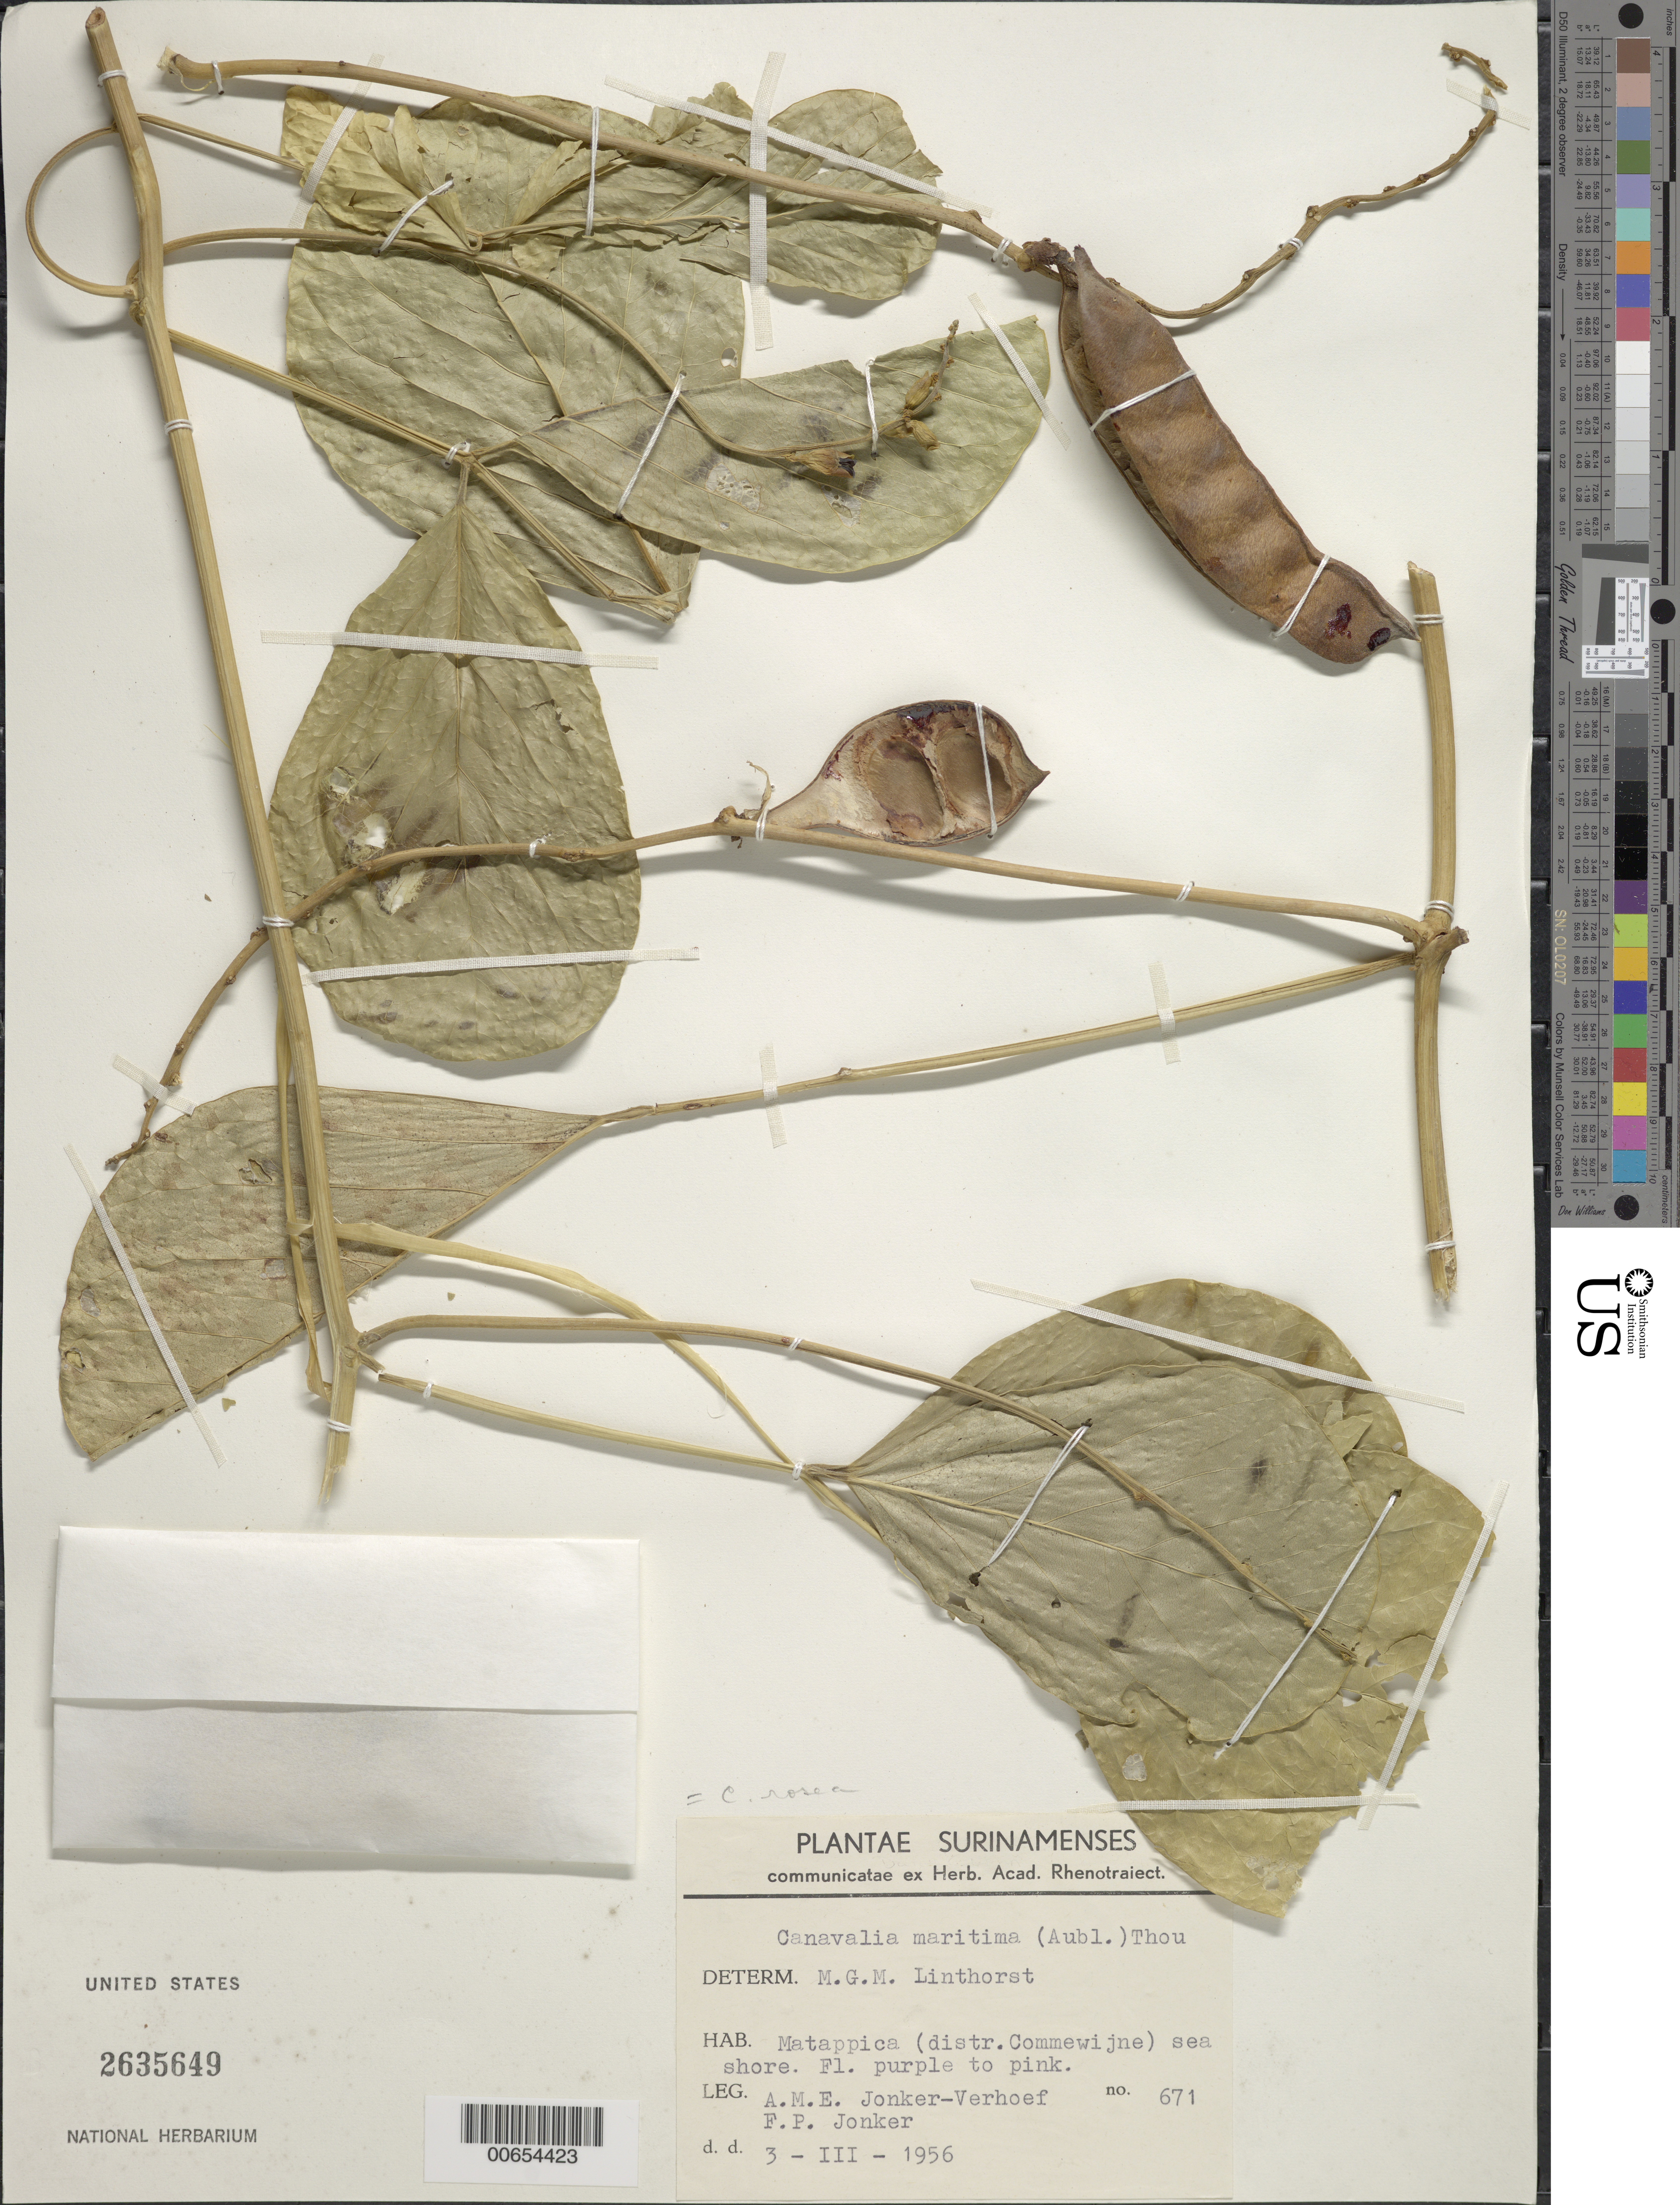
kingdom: Plantae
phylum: Tracheophyta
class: Magnoliopsida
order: Fabales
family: Fabaceae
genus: Canavalia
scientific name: Canavalia rosea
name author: (Sw.) DC.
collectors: A. M. Jonker & F. P. Jonker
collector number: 671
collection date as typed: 3-Mar-56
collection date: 1956-03-03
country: Suriname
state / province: Commewijne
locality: Matappica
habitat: Seashore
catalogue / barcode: US 2635649